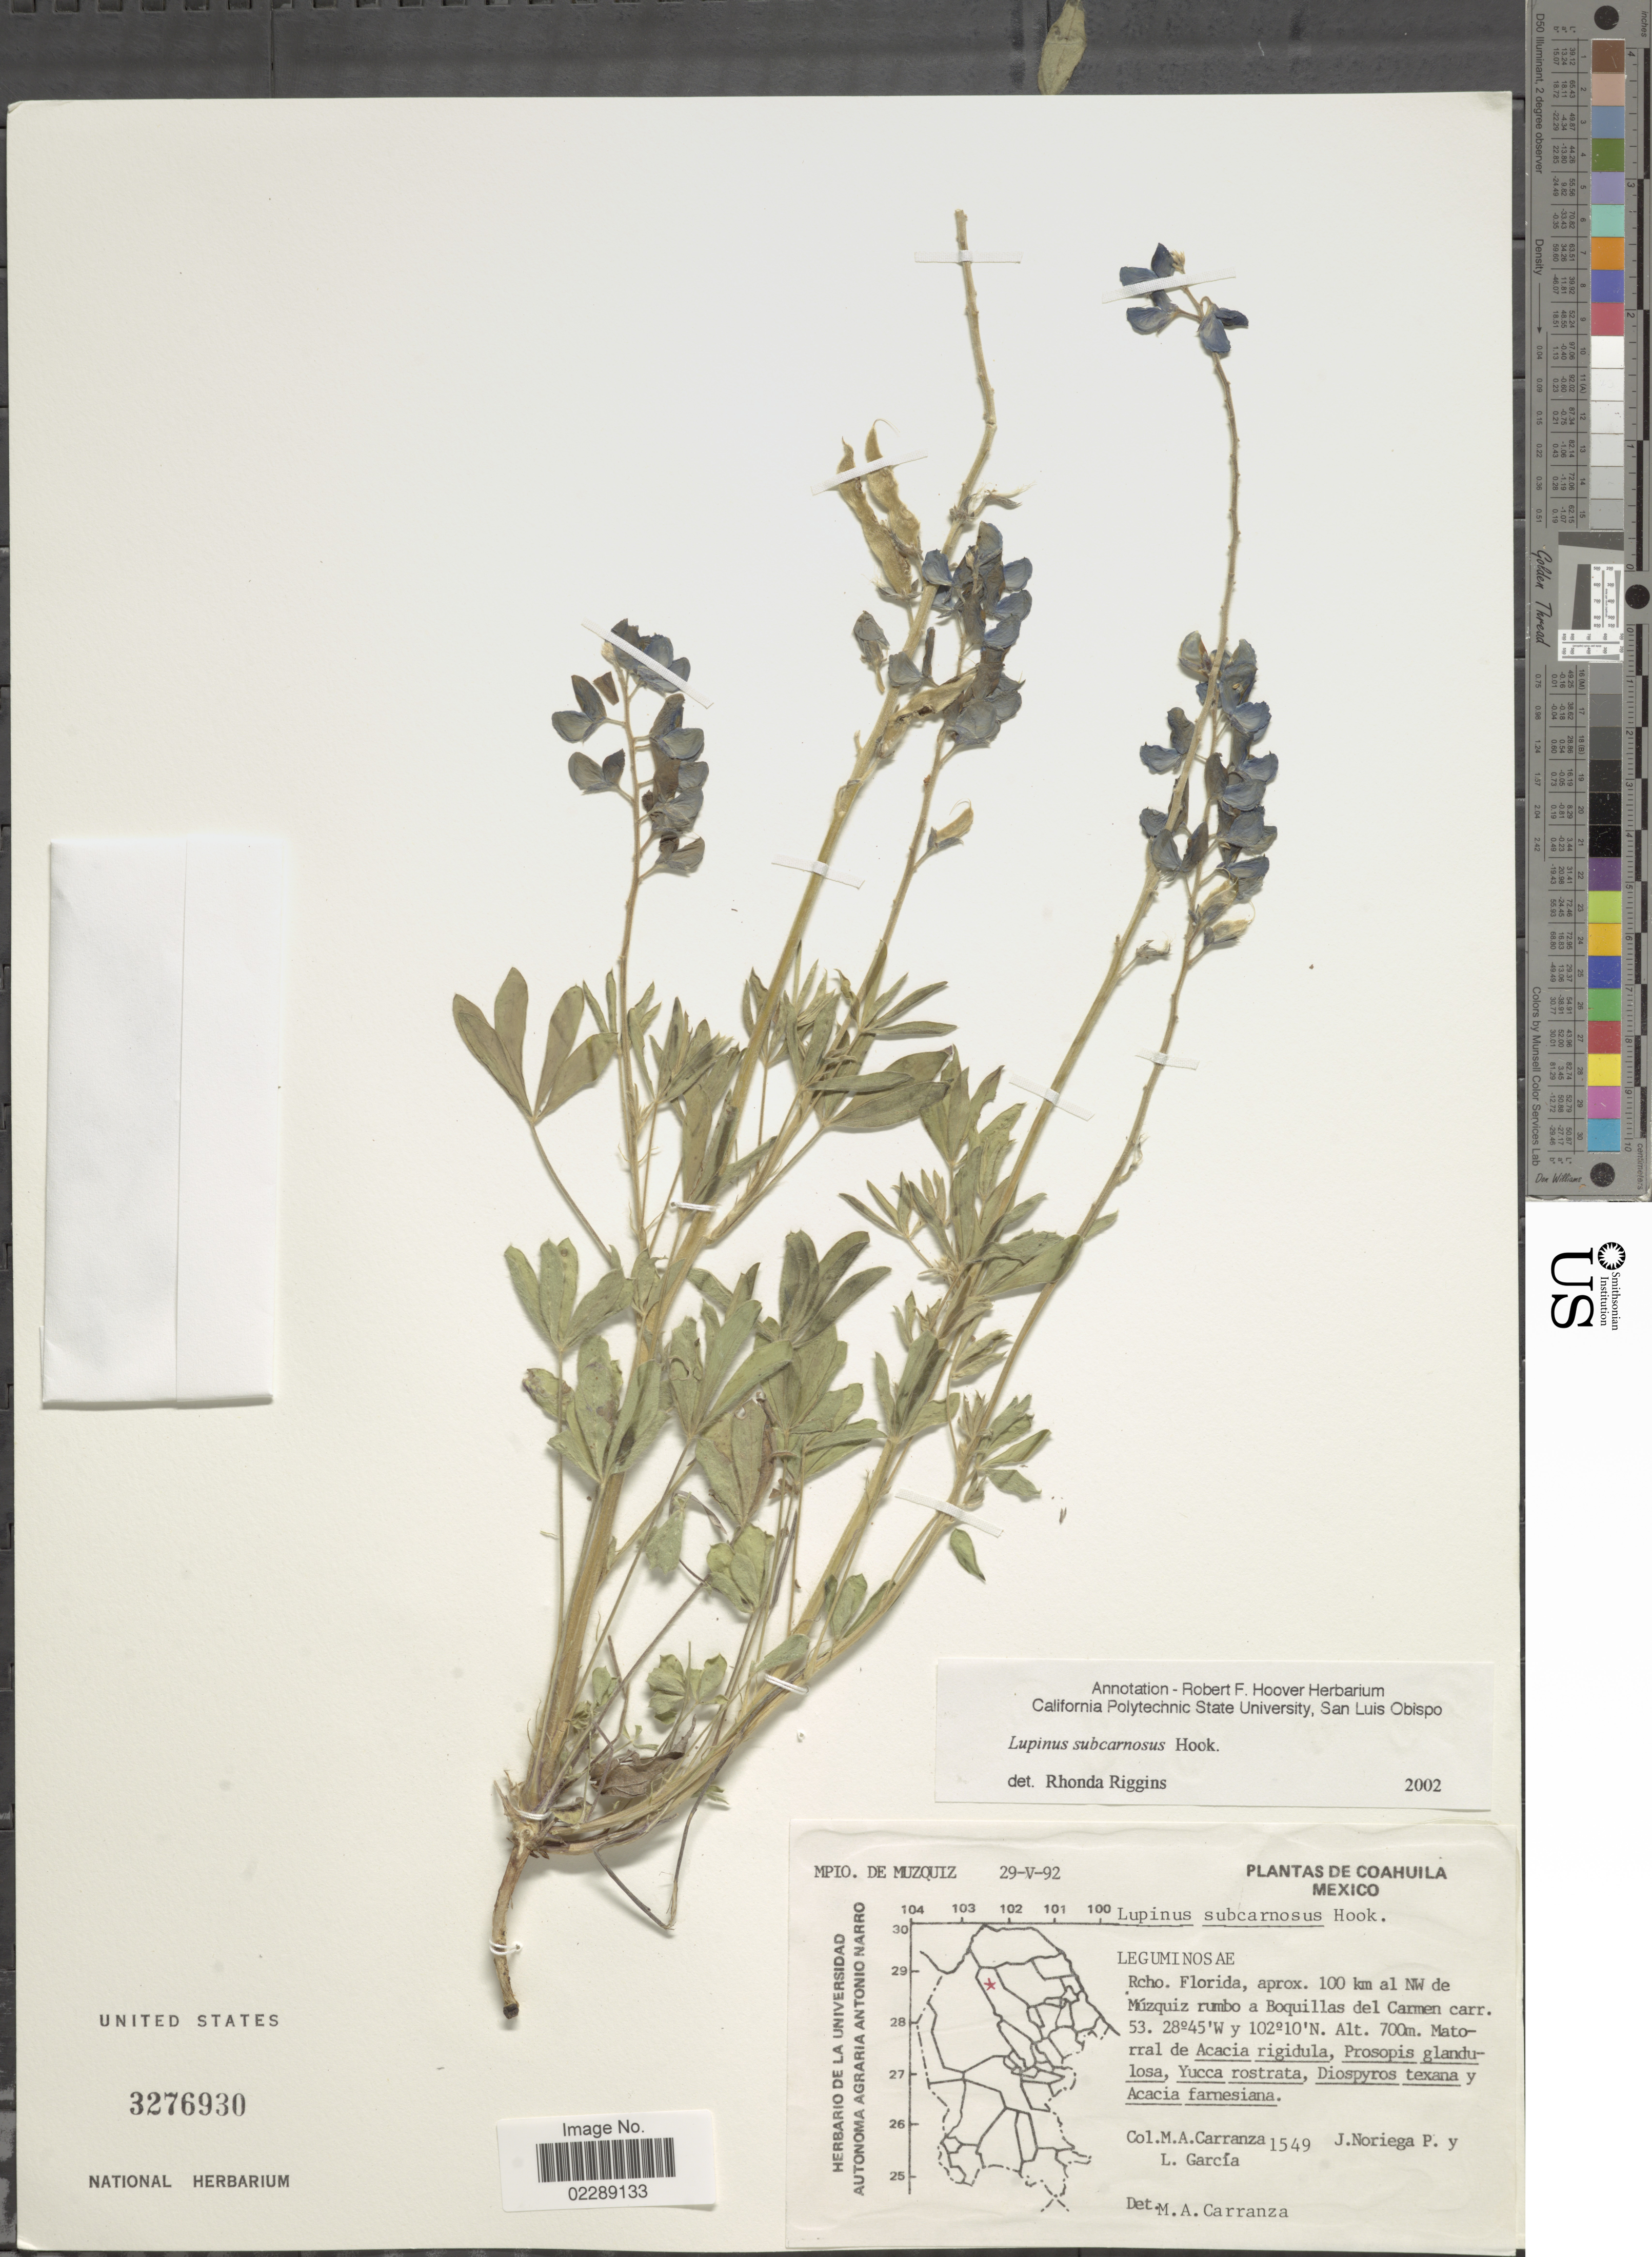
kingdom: Plantae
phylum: Tracheophyta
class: Magnoliopsida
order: Fabales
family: Fabaceae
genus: Lupinus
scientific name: Lupinus subcarnosus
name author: Hook.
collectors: M. Carranza, J. Noriega P. & L. Garcia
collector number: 1549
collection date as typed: Transcribed d/m/y: 29/5/92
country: Mexico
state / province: Coahuila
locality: Mpio. De Muzquiz, Rcho. Florida, aprox. 100 km al NW de Muzquiz rumbo a Boquillas del Carmen carr.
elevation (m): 700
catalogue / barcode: US 3276930